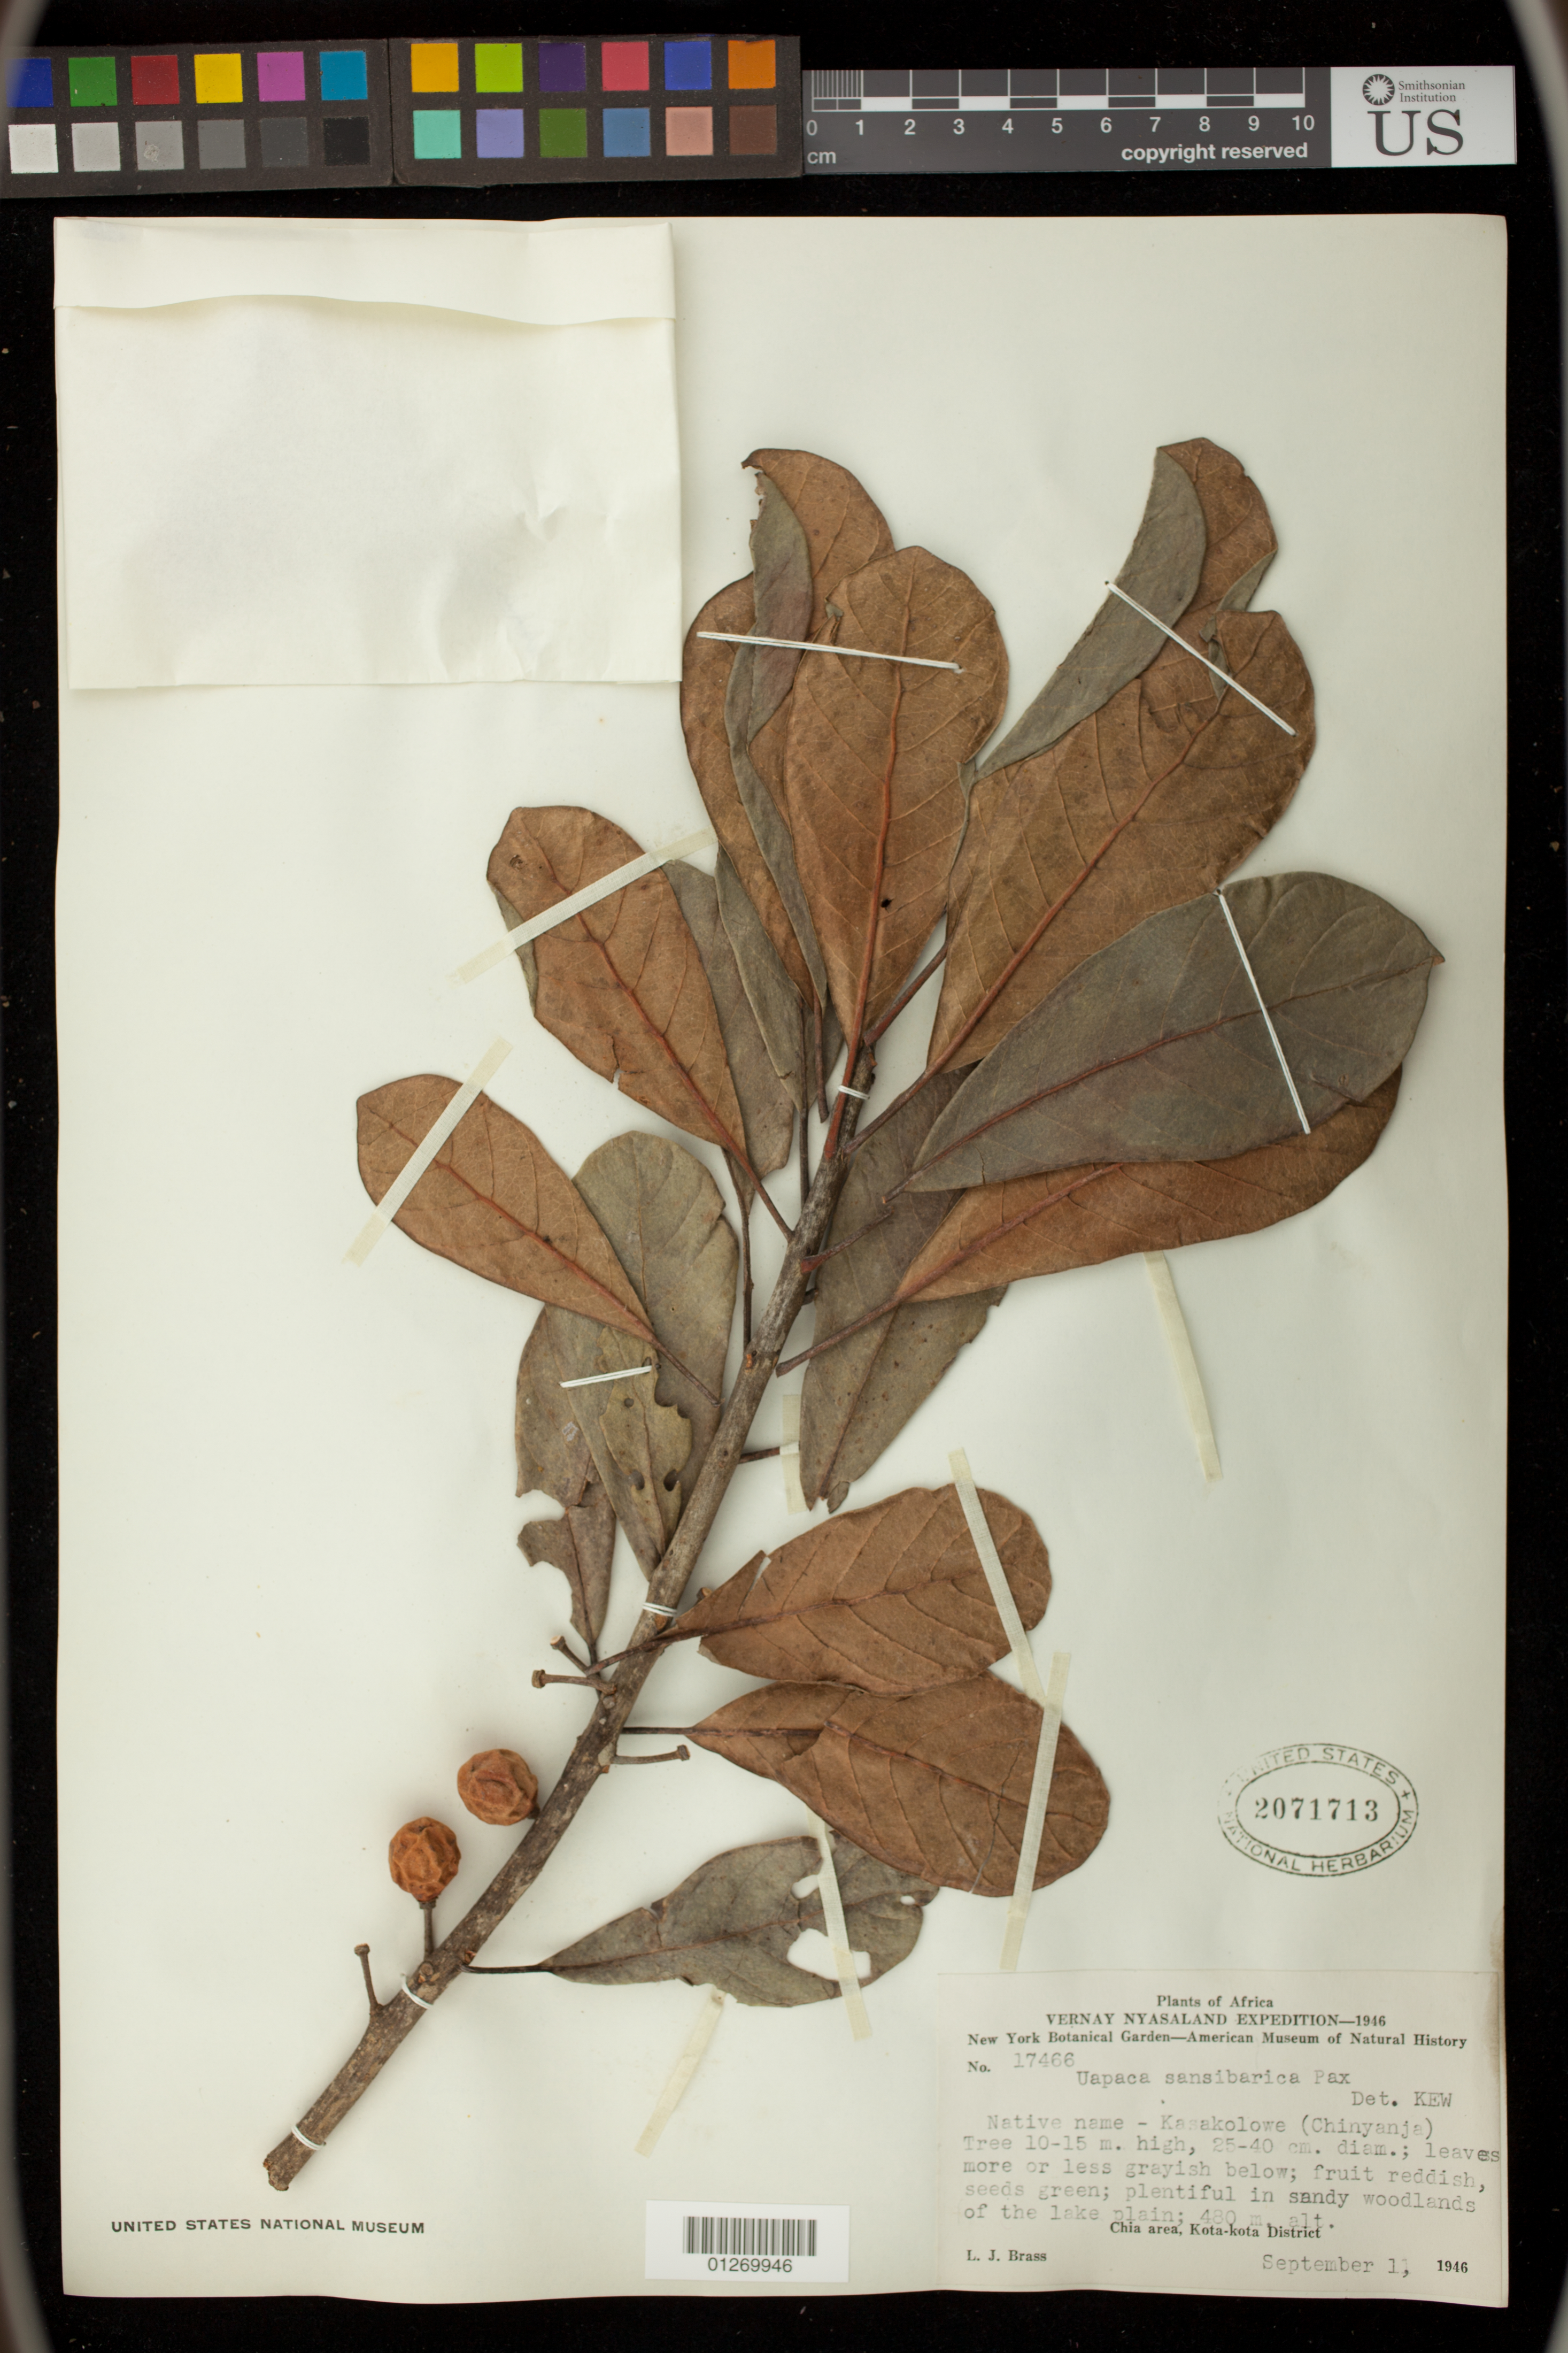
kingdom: Plantae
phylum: Tracheophyta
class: Magnoliopsida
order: Malpighiales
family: Phyllanthaceae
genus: Uapaca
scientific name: Uapaca sansibarica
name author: Pax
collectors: L. J. Brass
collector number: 17466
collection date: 1946-09-01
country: Malawi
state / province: Central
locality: Chia area, Kota-kota [Nkhotakota] District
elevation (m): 480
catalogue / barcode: US 2071713